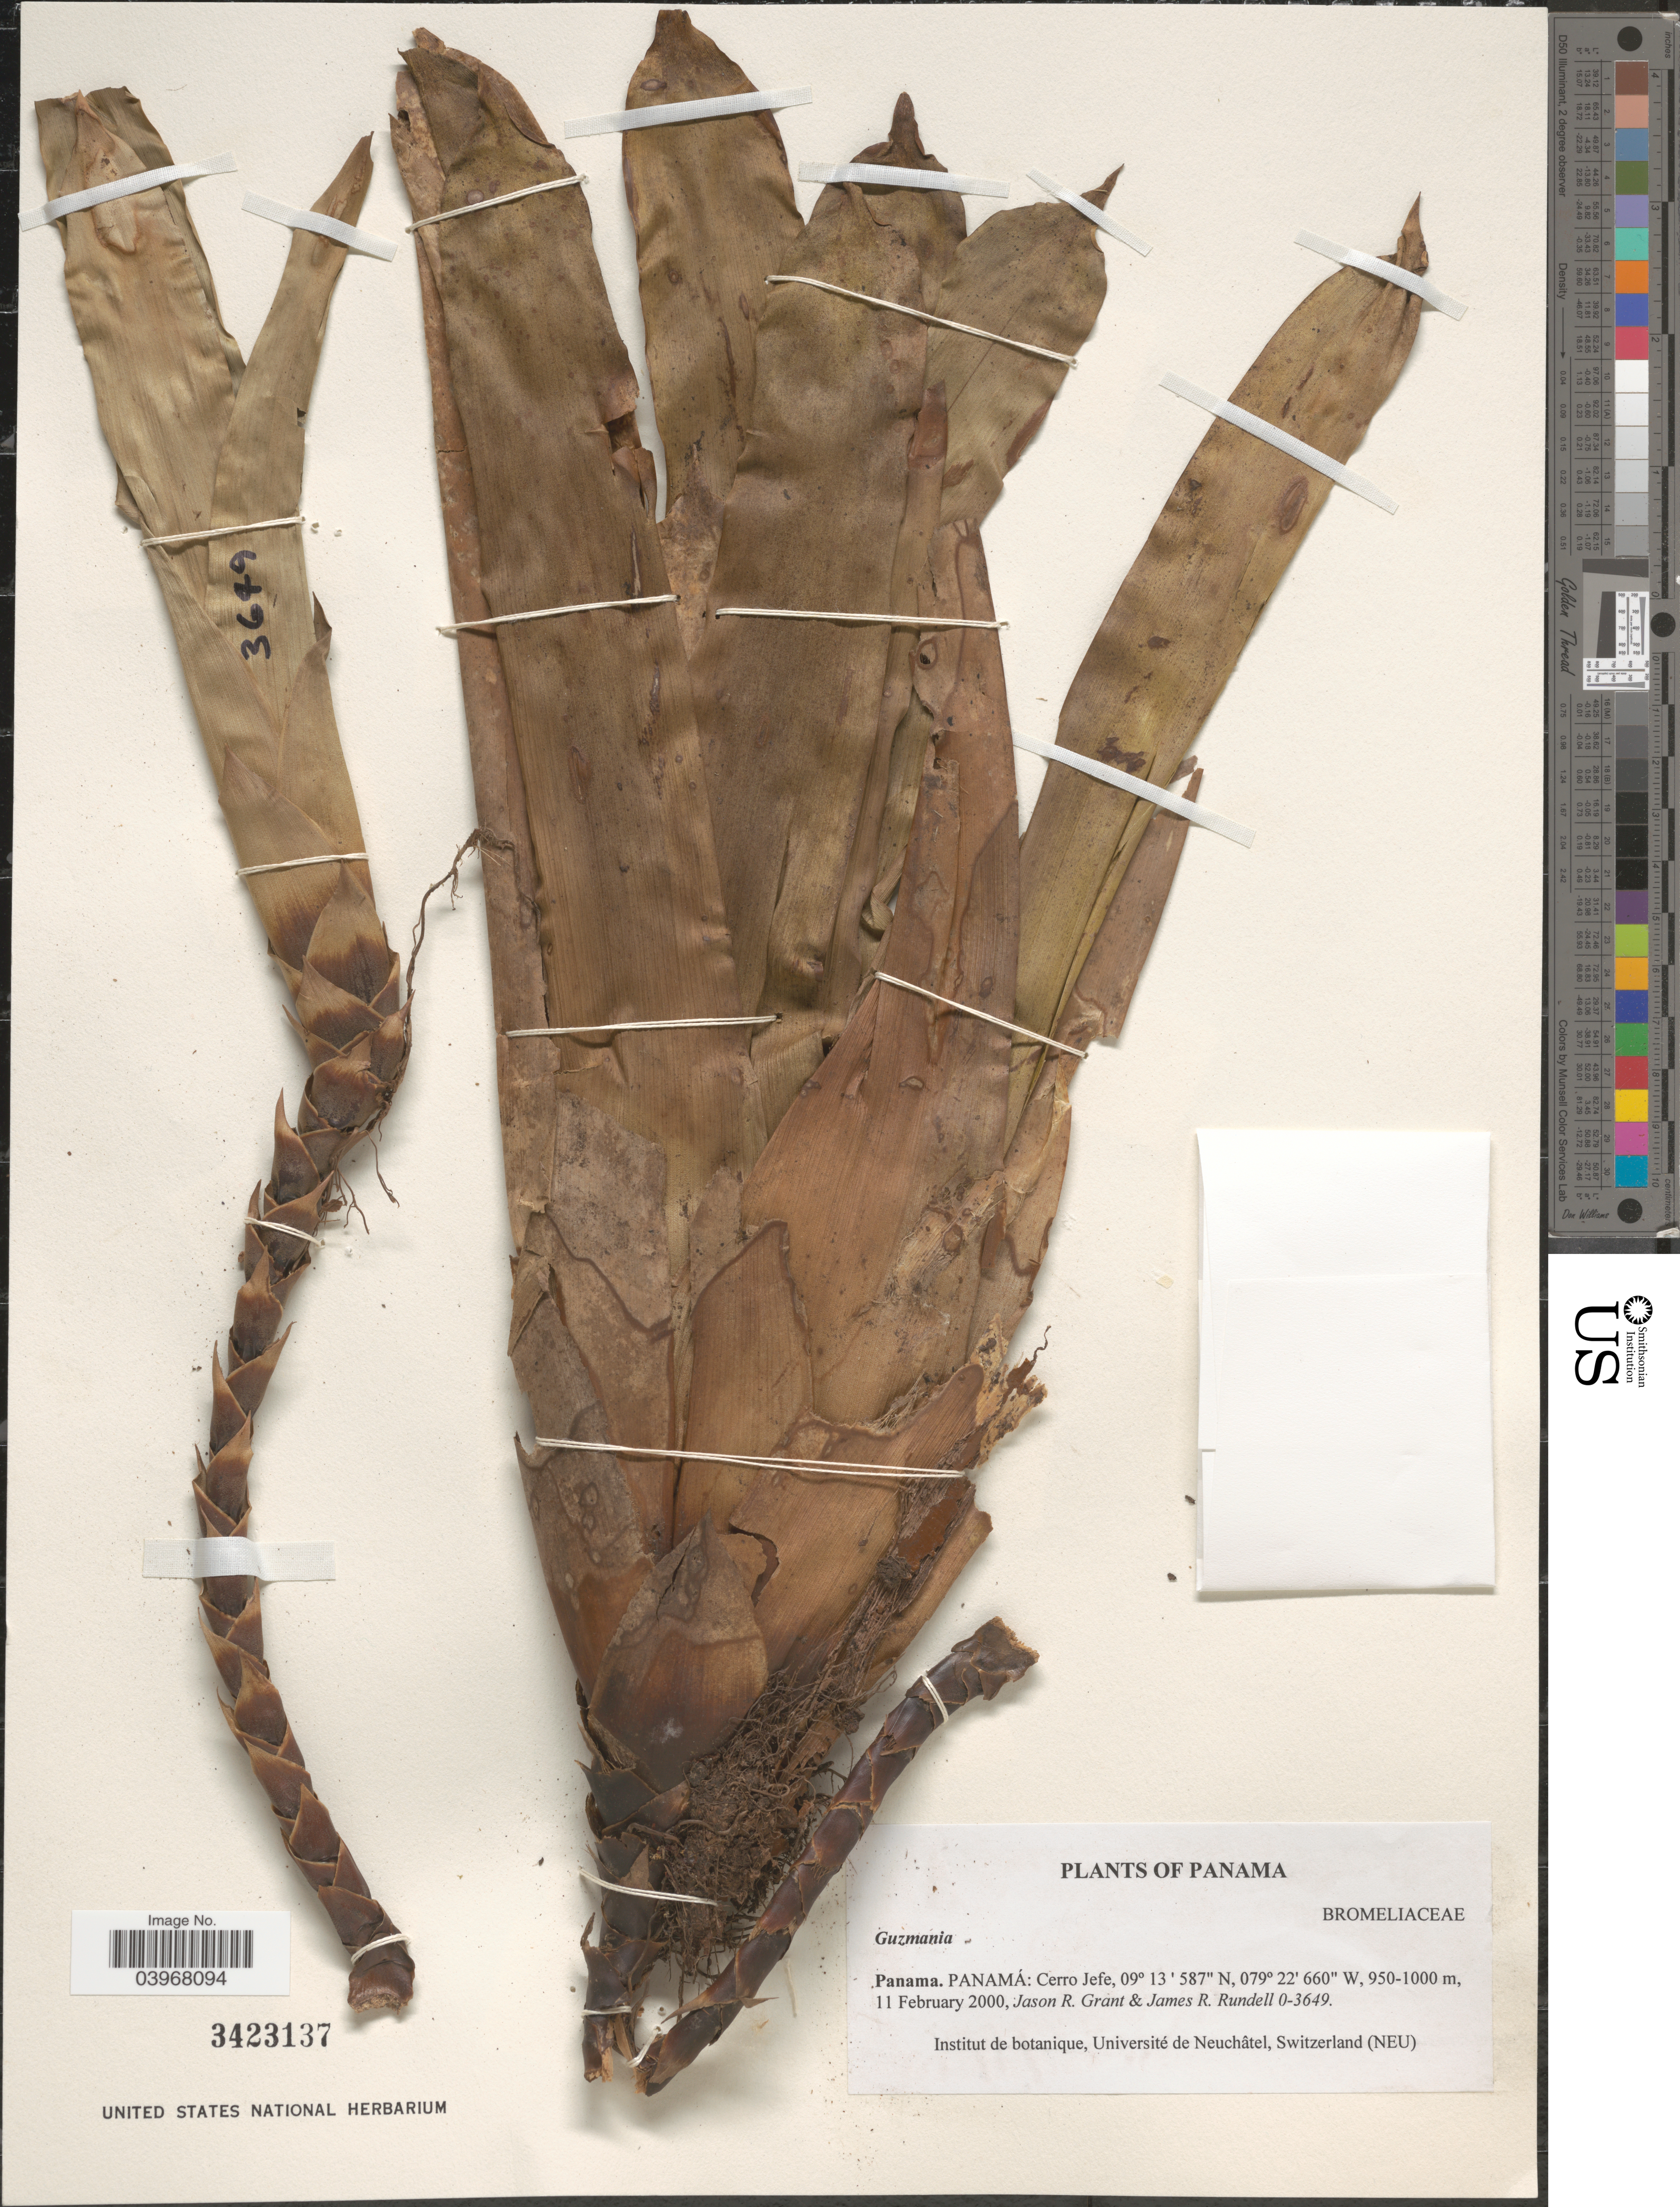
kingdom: Plantae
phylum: Tracheophyta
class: Liliopsida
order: Poales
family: Bromeliaceae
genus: Guzmania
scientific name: Guzmania sp.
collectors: J. R. Grant & J. R. Rundell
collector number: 0-3649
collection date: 2000-02-11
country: Panama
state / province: Panamá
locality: Cerro Jefe.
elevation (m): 950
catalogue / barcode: US 3423137